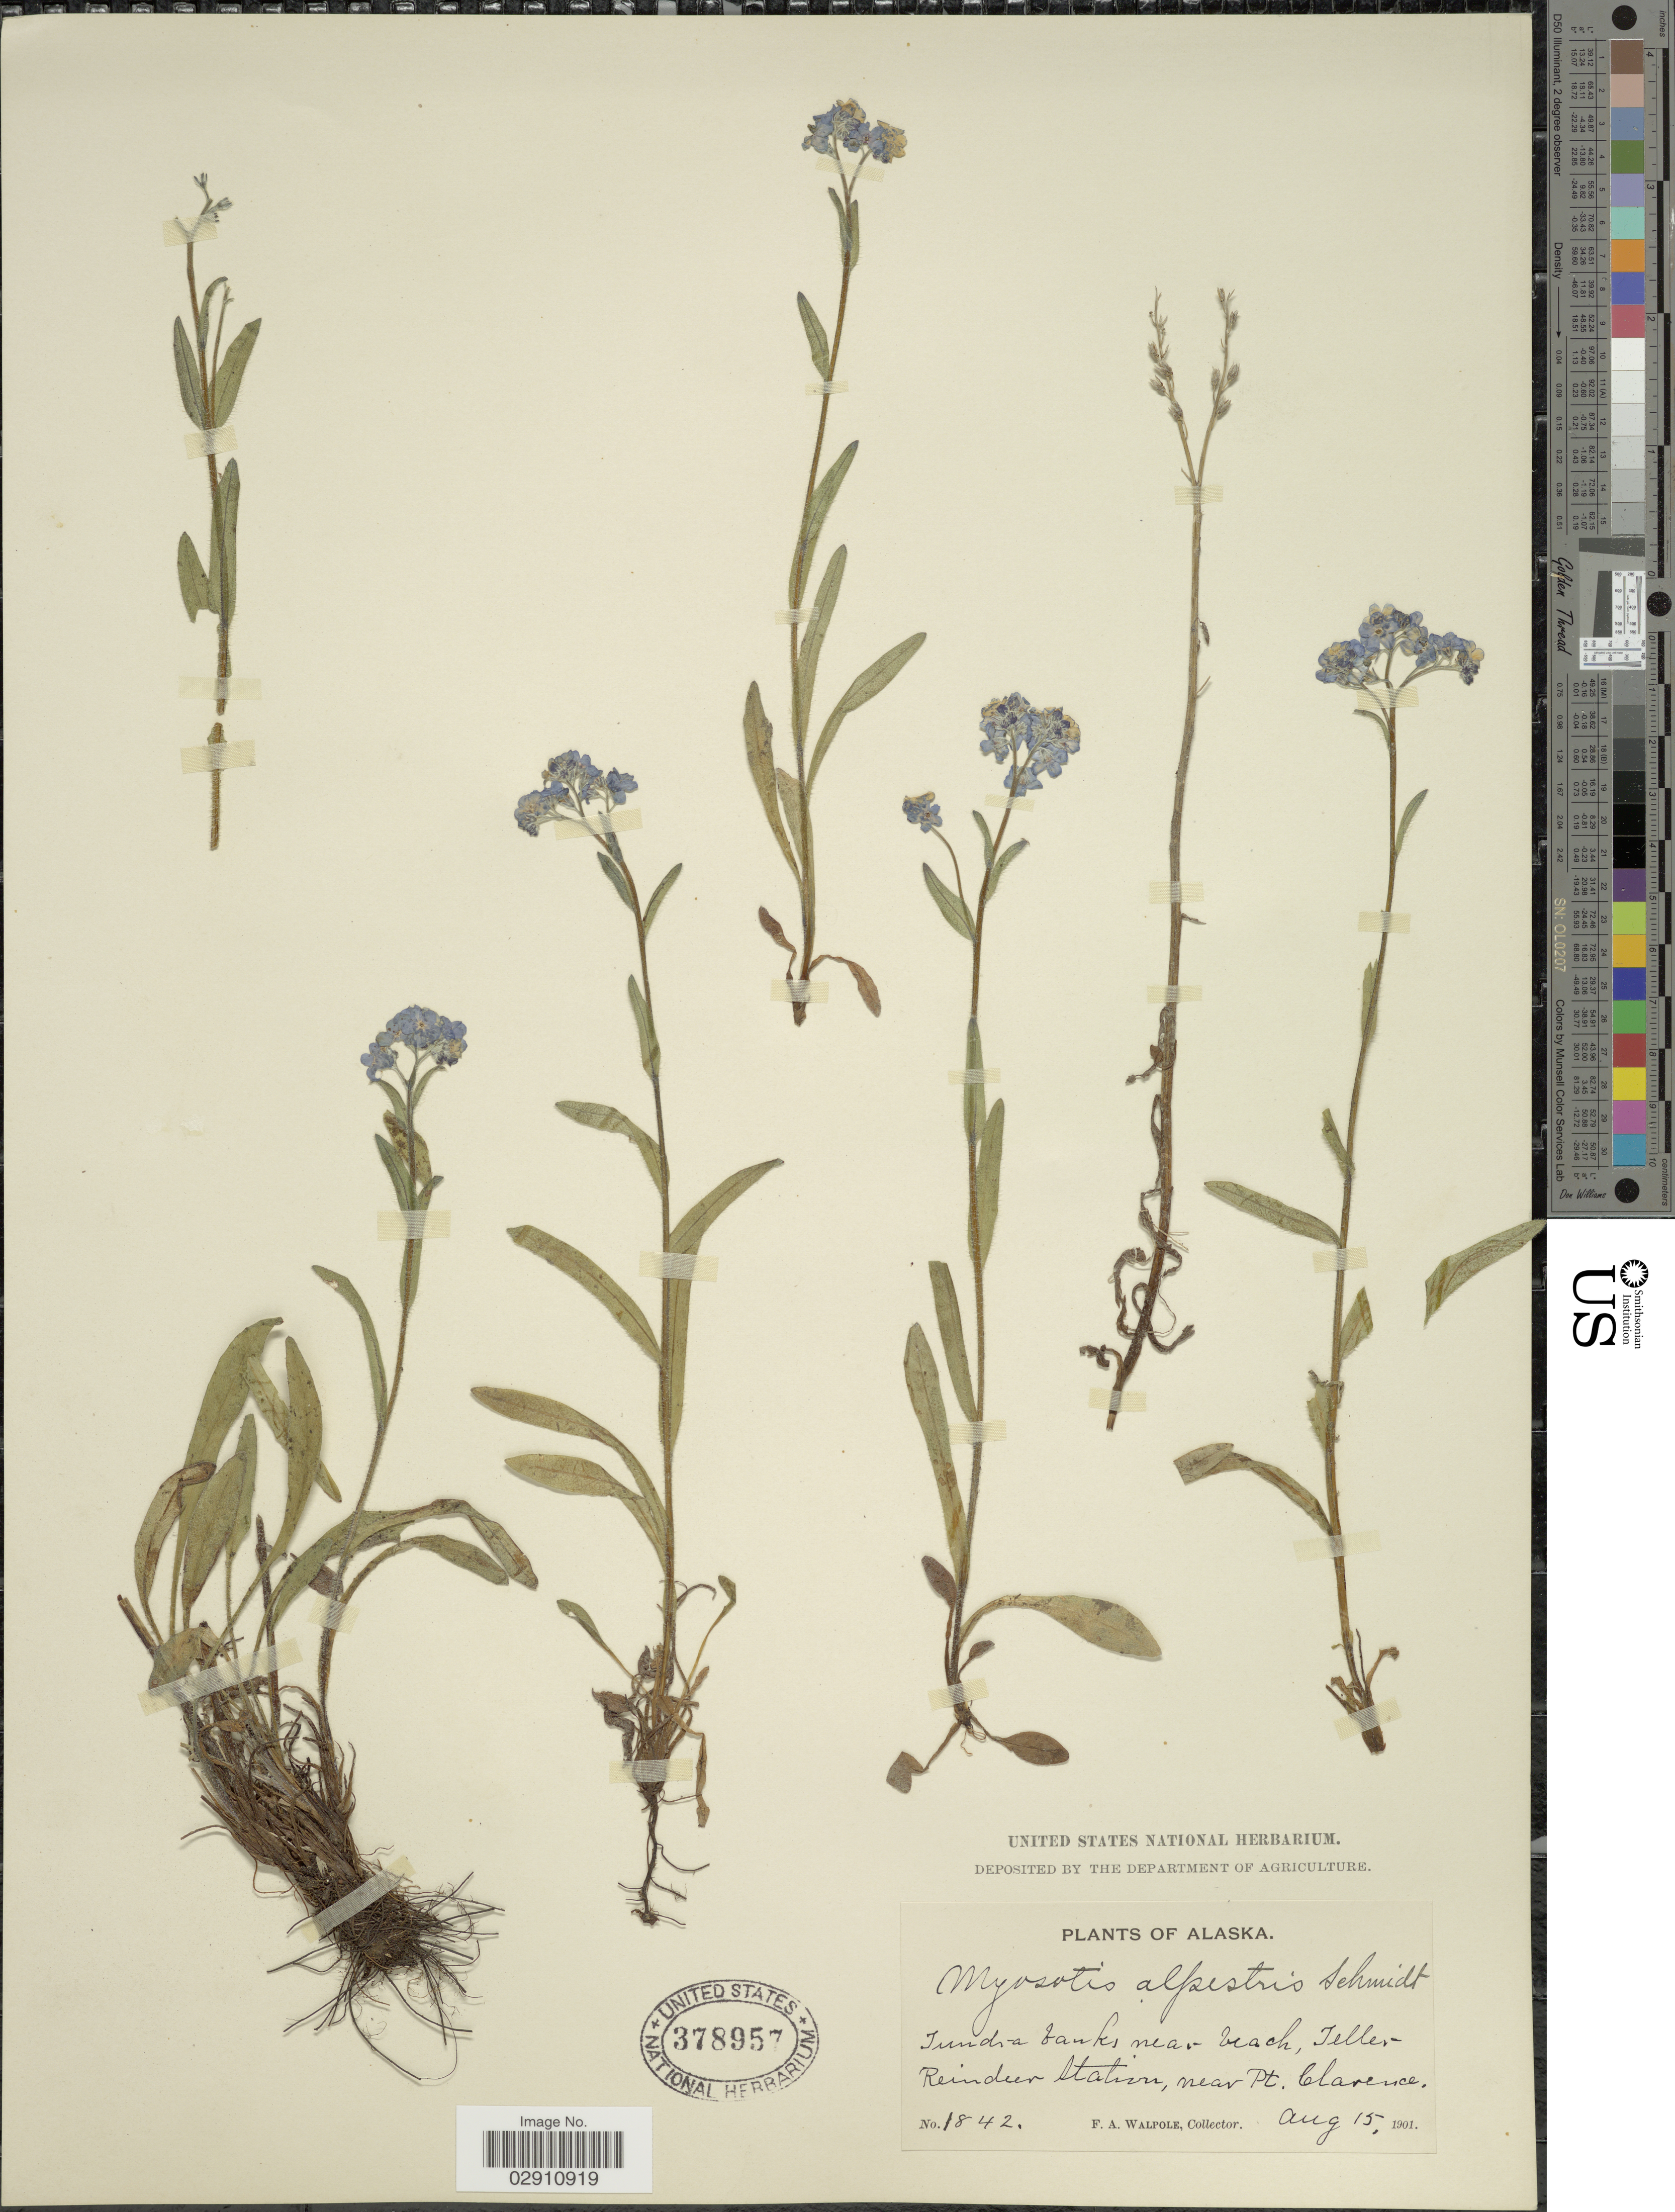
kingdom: Plantae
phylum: Tracheophyta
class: Magnoliopsida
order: Boraginales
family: Boraginaceae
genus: Myosotis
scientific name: Myosotis alpestris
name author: F.W. Schmidt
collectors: F. Walpole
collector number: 1842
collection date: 1901-08-15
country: United States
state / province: Alaska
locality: Tundra banks near beach, Teller Reindeer Station, near Pt. Clarence.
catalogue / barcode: US 378957